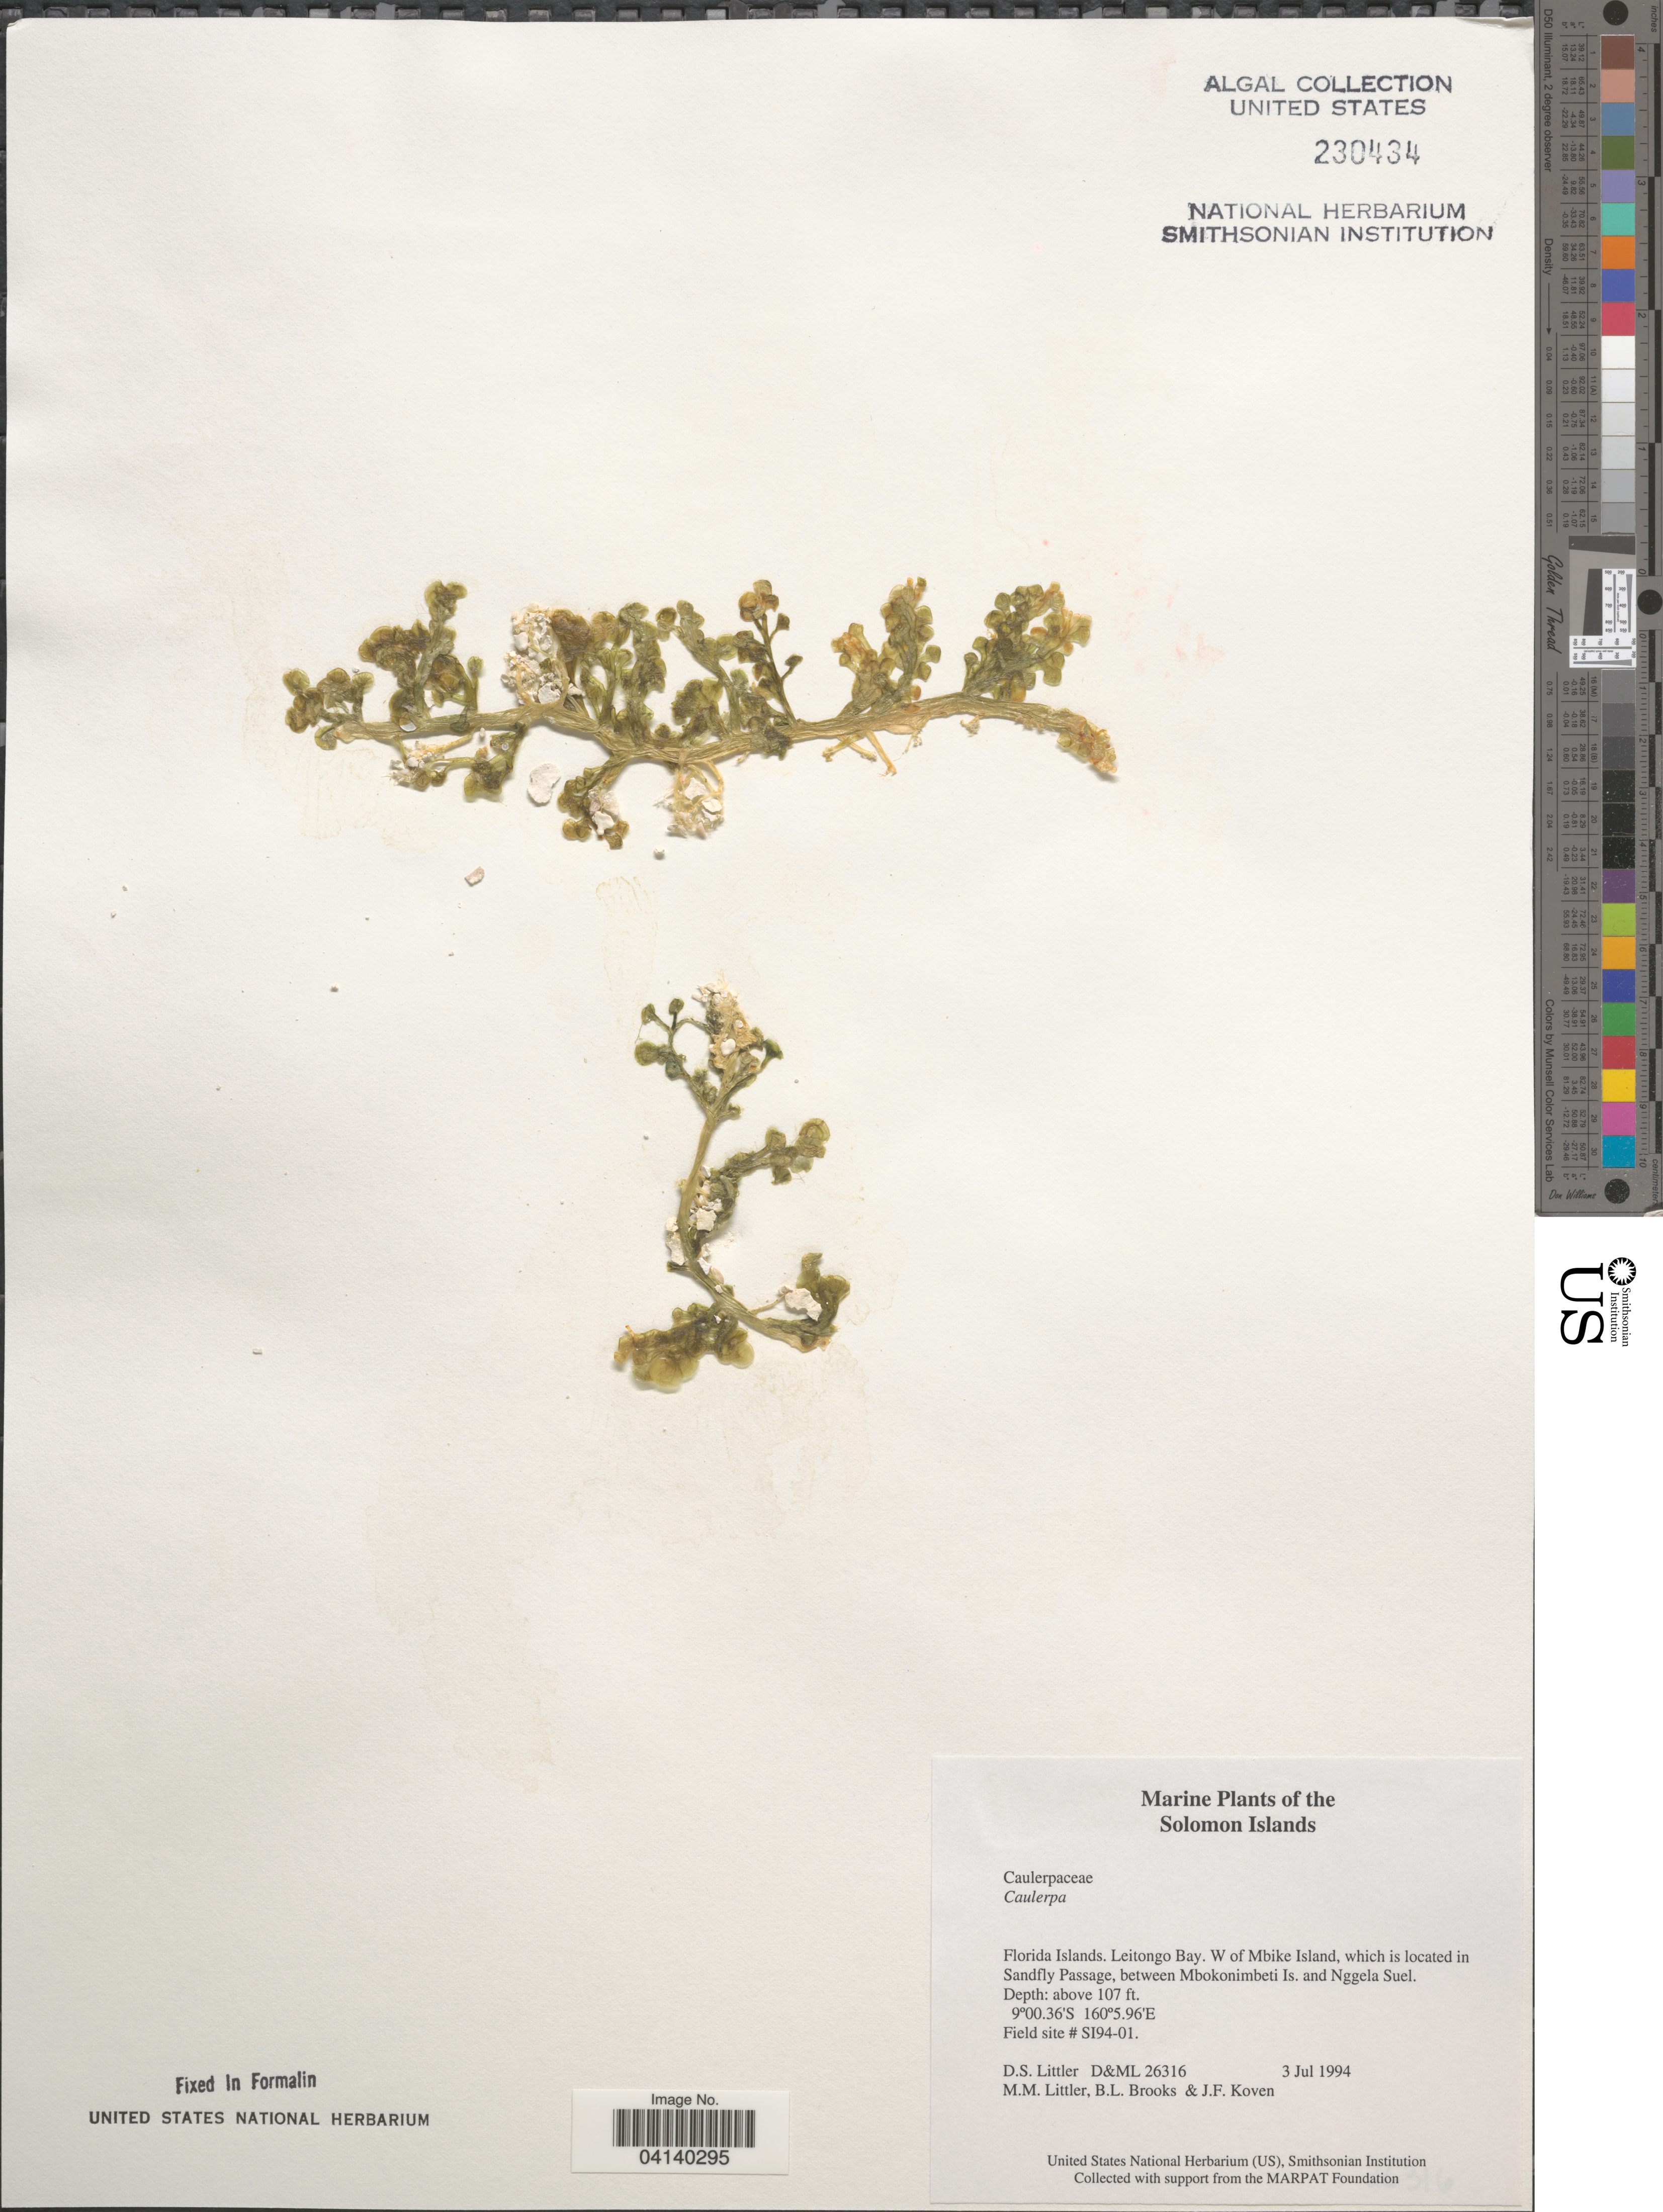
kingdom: Plantae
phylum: Chlorophyta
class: Ulvophyceae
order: Bryopsidales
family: Caulerpaceae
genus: Caulerpa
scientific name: Caulerpa sp.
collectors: D. S. Littler, B. Brooks & J. Koven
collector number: D&ML26316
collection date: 1994-07-03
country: Solomon Islands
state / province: Solomon Islands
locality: Florida Islands. Leitongo Bay. W of Mbike Island, which is located in Sandfly Passage, between Mbokonimbeti Is. and Nggela Suel. Field site # SI94-01.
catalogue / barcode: US 230434